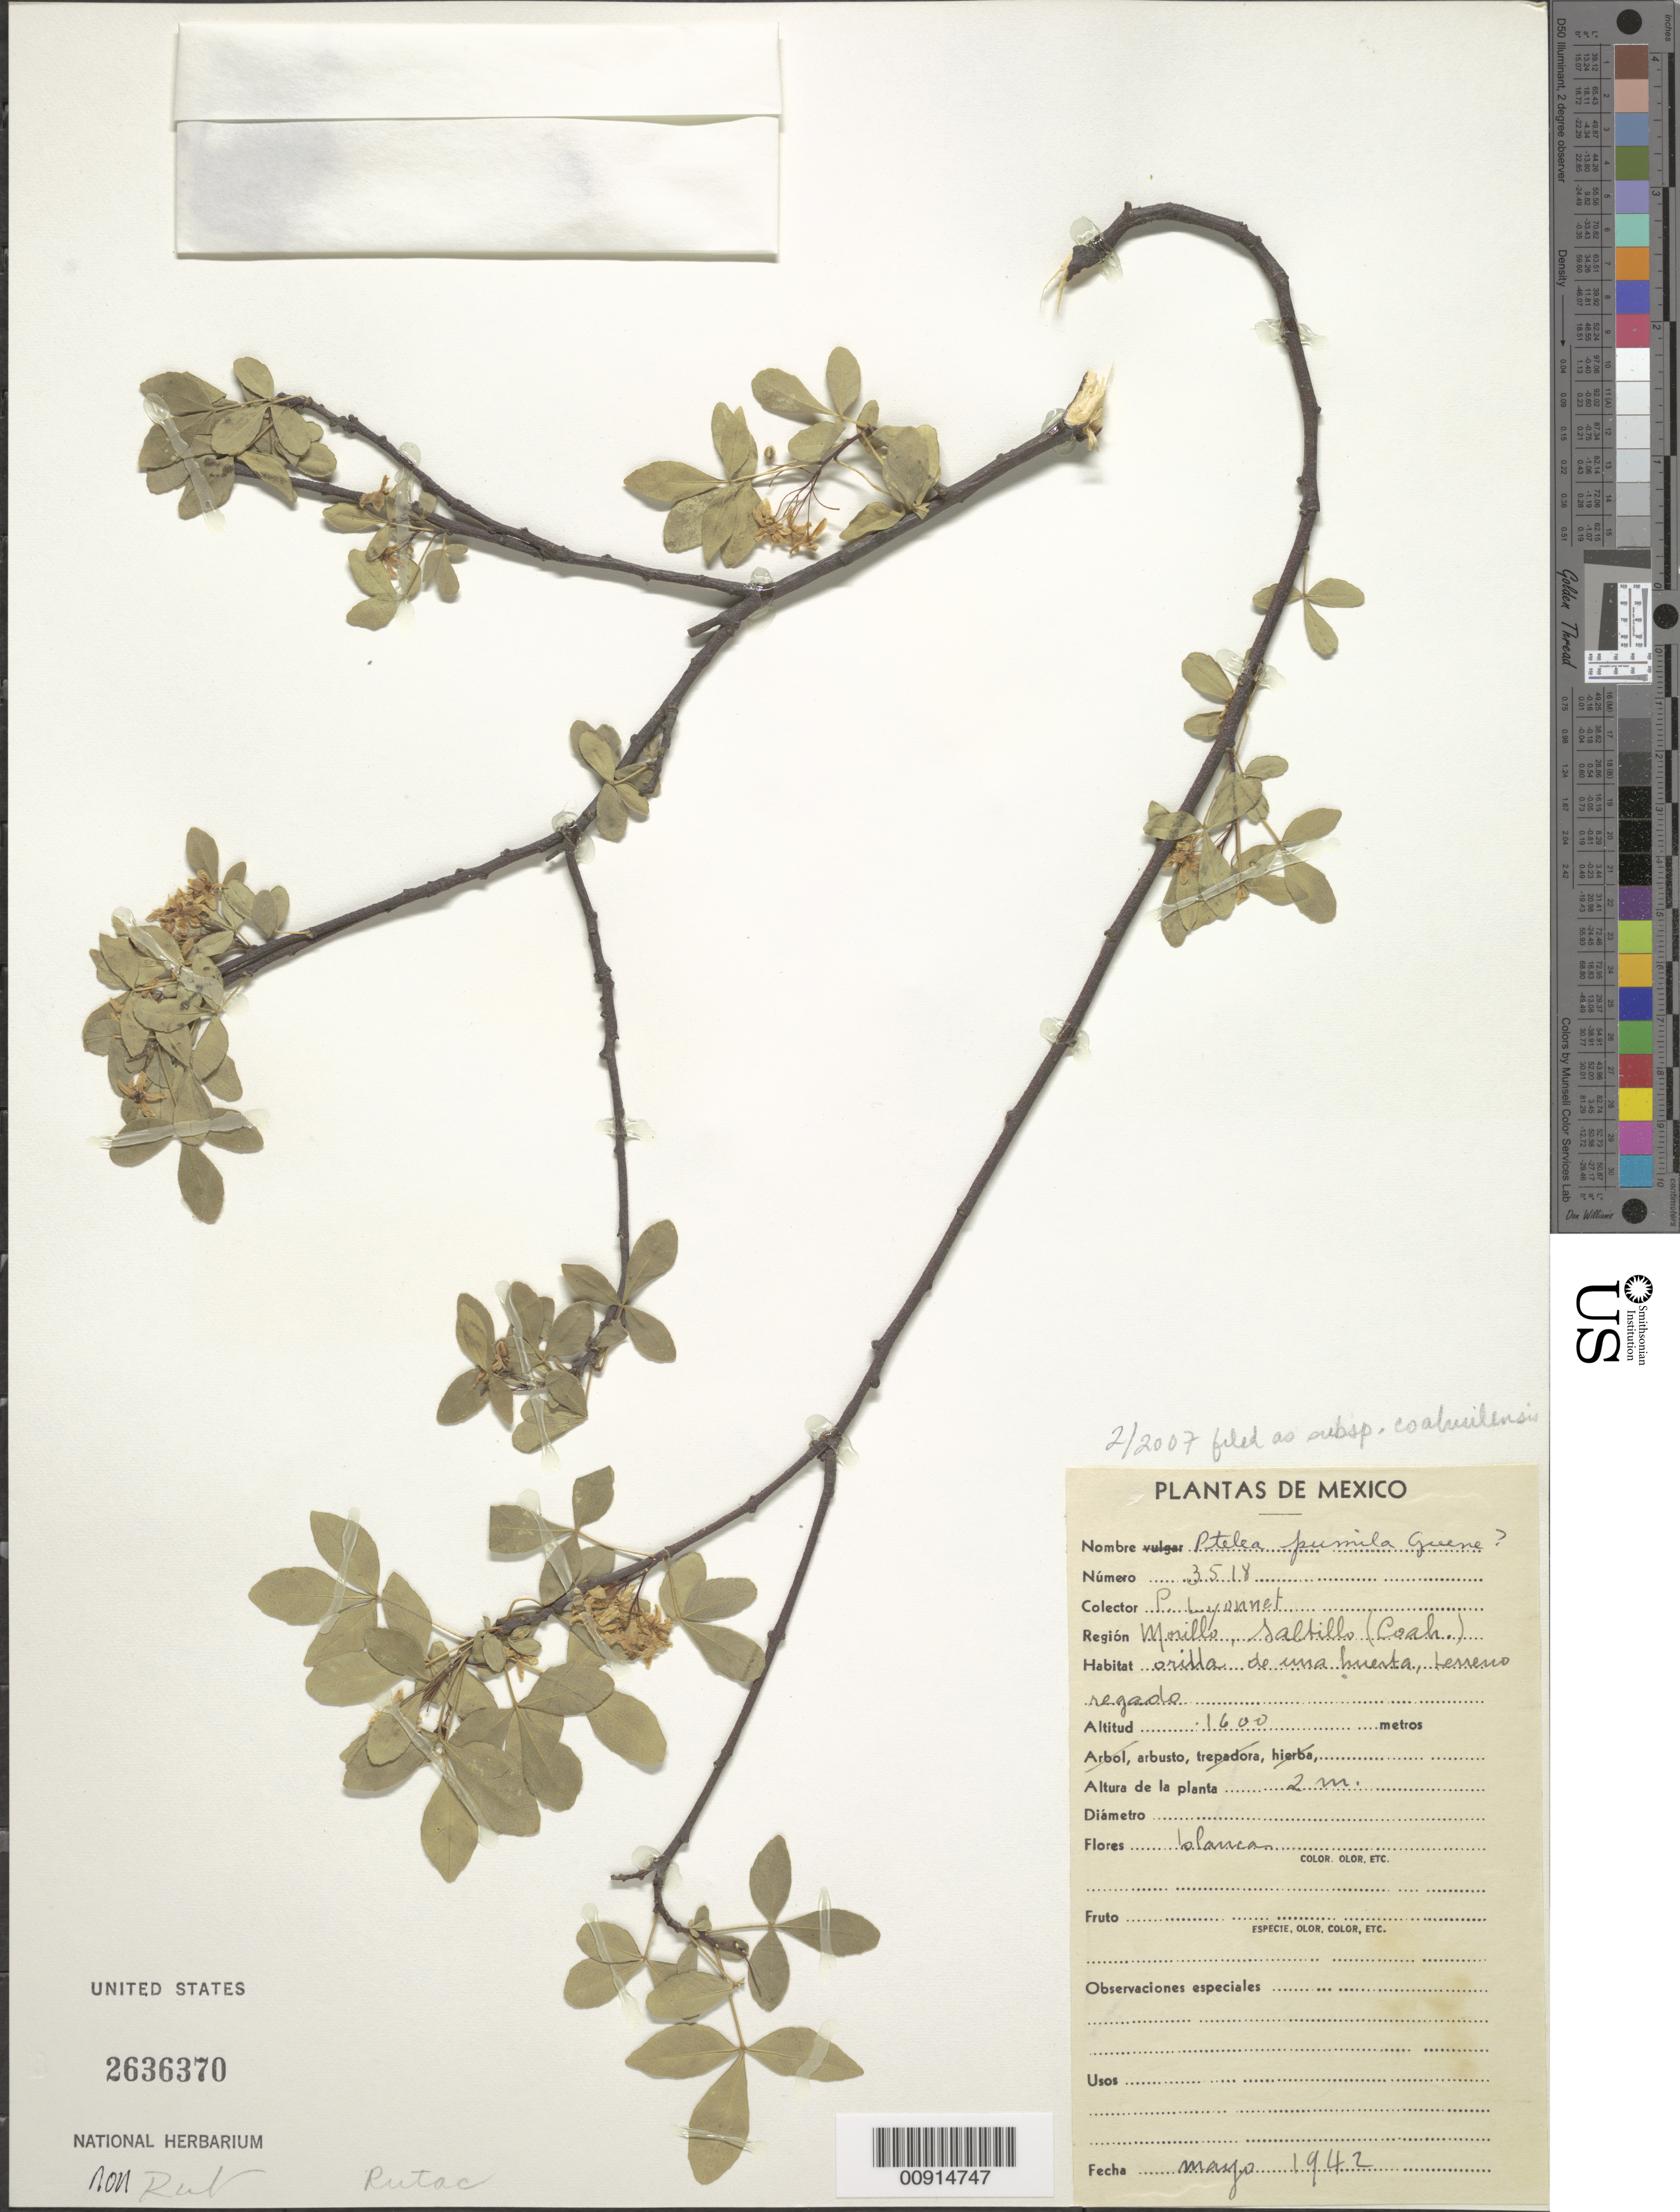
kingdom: Plantae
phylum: Tracheophyta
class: Magnoliopsida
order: Sapindales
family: Rutaceae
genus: Ptelea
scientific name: Ptelea trifoliata subsp. coahuilensis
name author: (Greene) V. L. Bailey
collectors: Bro. E. Lyonnet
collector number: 3518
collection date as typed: May 1942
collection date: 1942-05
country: Mexico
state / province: Coahuila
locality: Morillo, Saltillo (Coahuila).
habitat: Orilla de una huerta, terreno regado.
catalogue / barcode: US 2636370